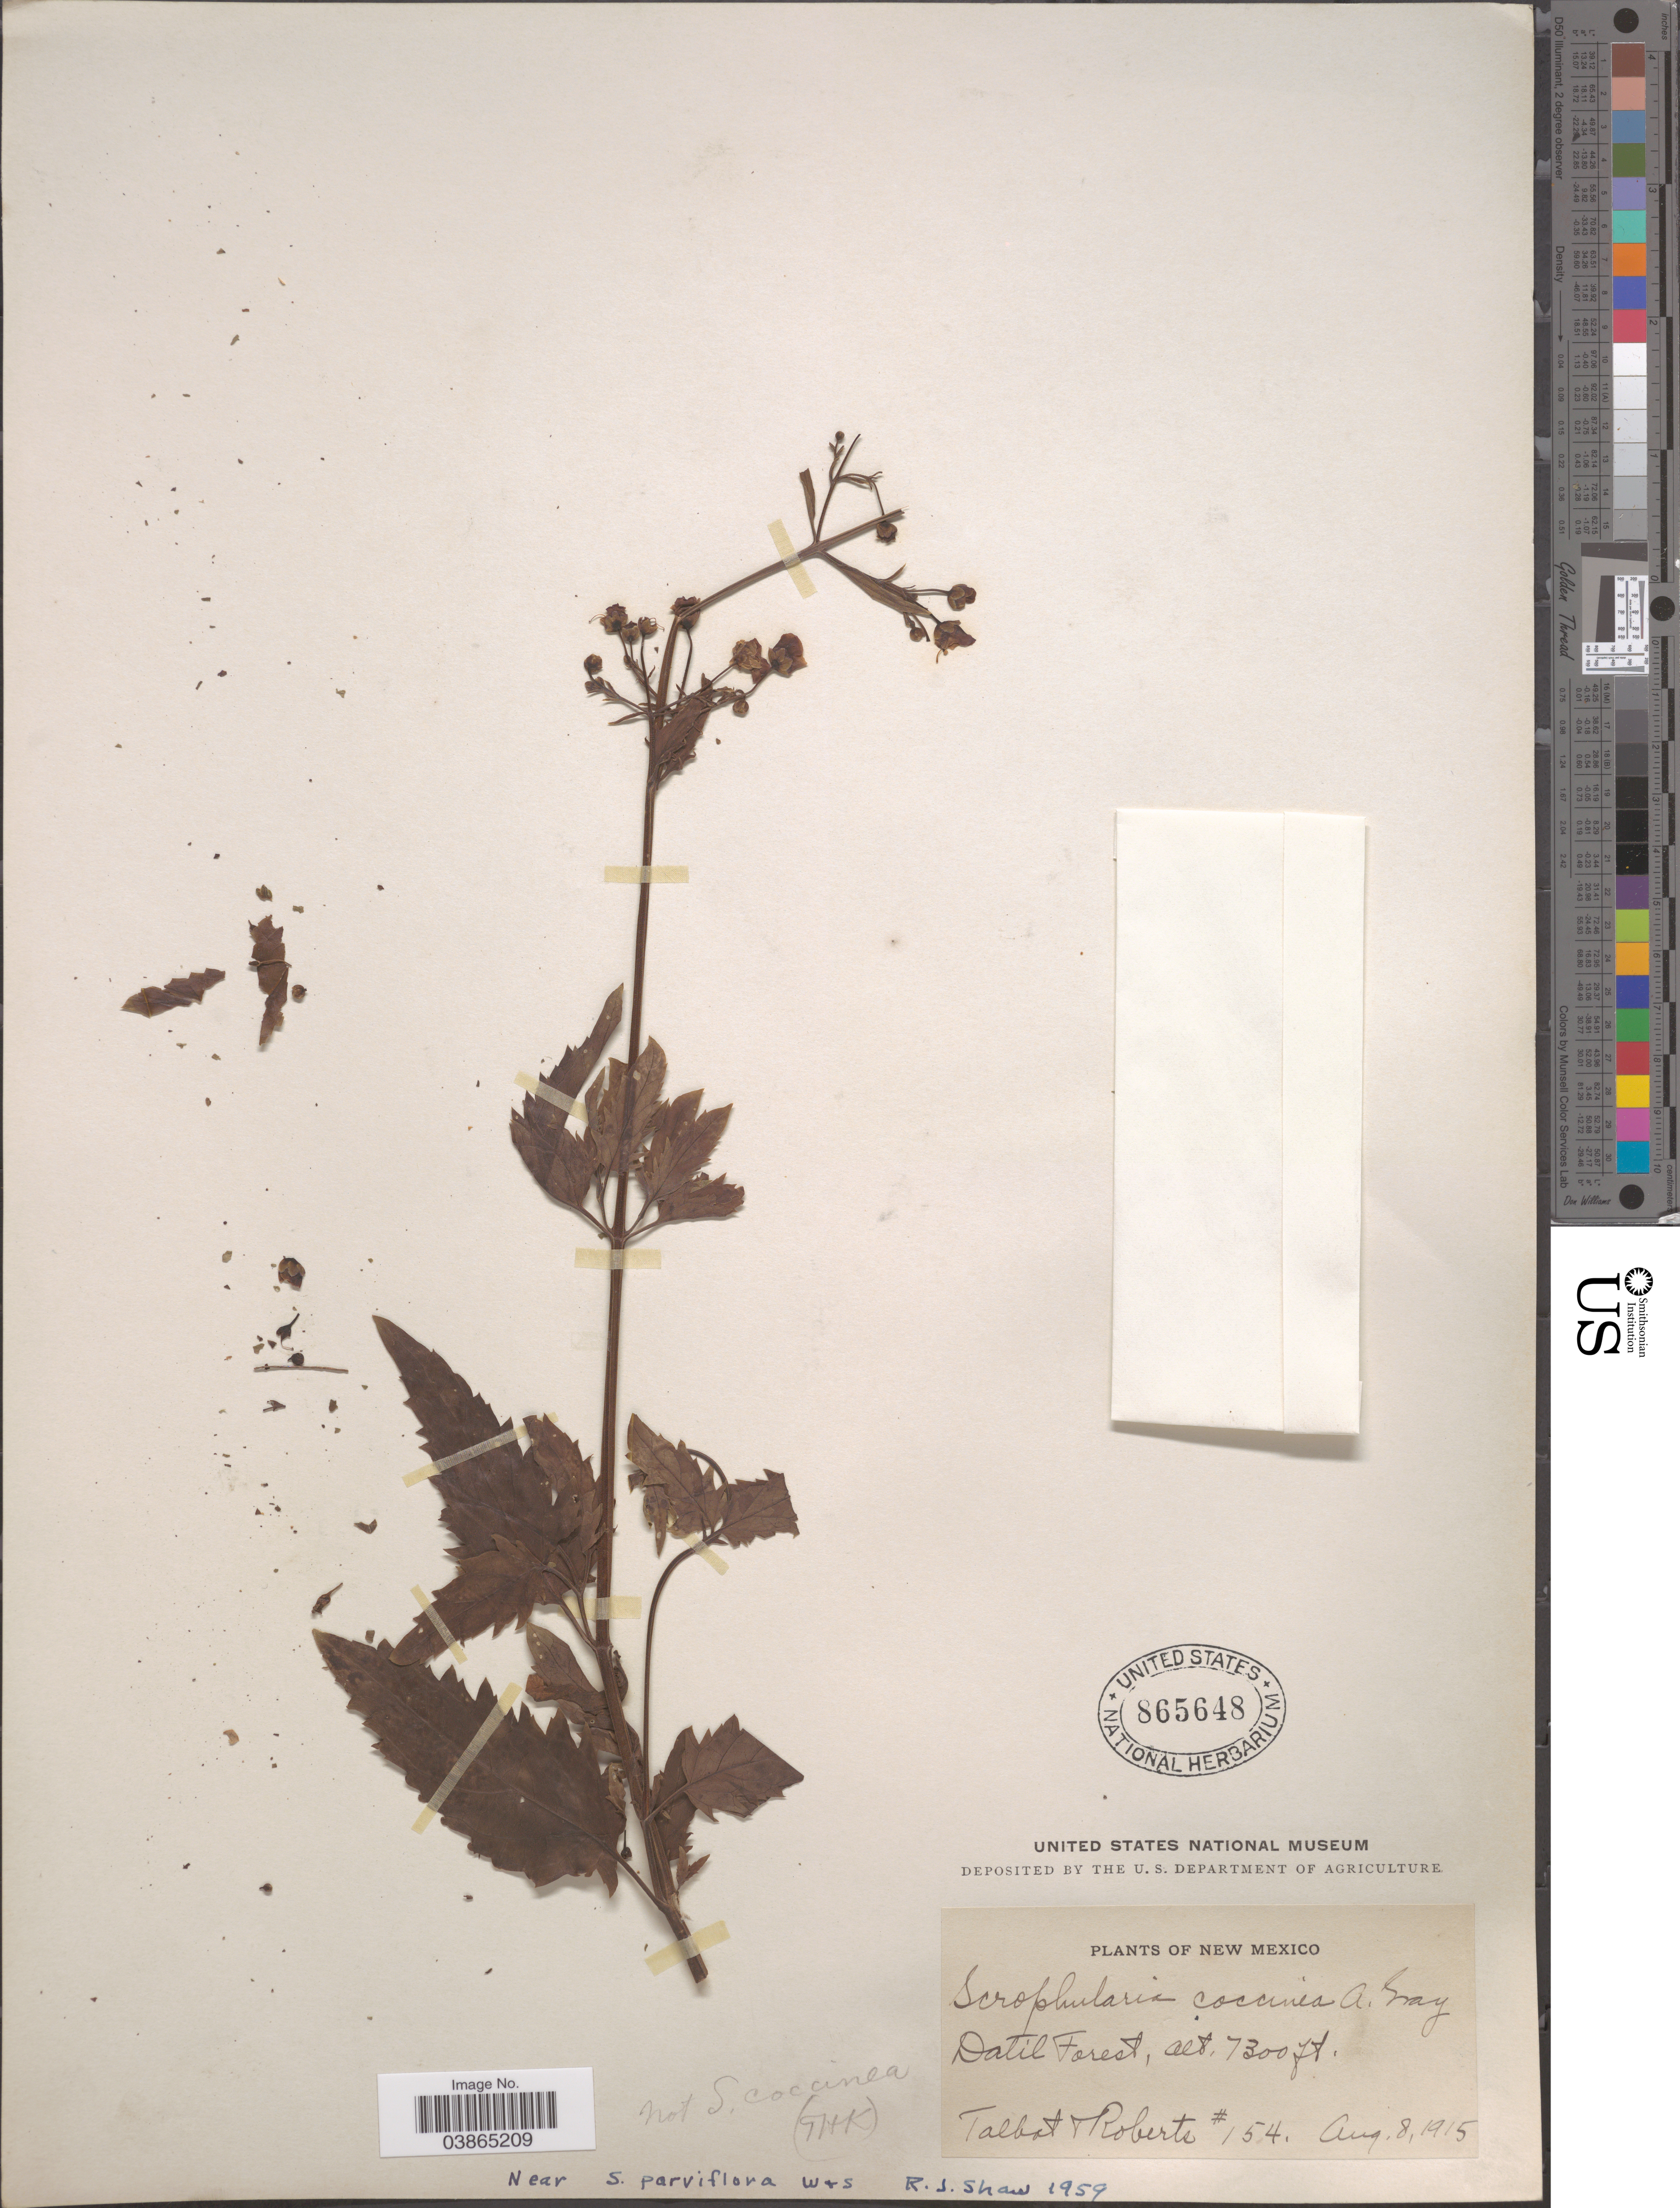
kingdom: Plantae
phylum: Tracheophyta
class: Magnoliopsida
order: Lamiales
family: Scrophulariaceae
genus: Scrophularia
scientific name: Scrophularia parviflora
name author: Wooton & Standl.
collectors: Talbot & Roberts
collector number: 154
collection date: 1915-08-08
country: United States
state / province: New Mexico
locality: Datil Forest.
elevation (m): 2225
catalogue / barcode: US 865648